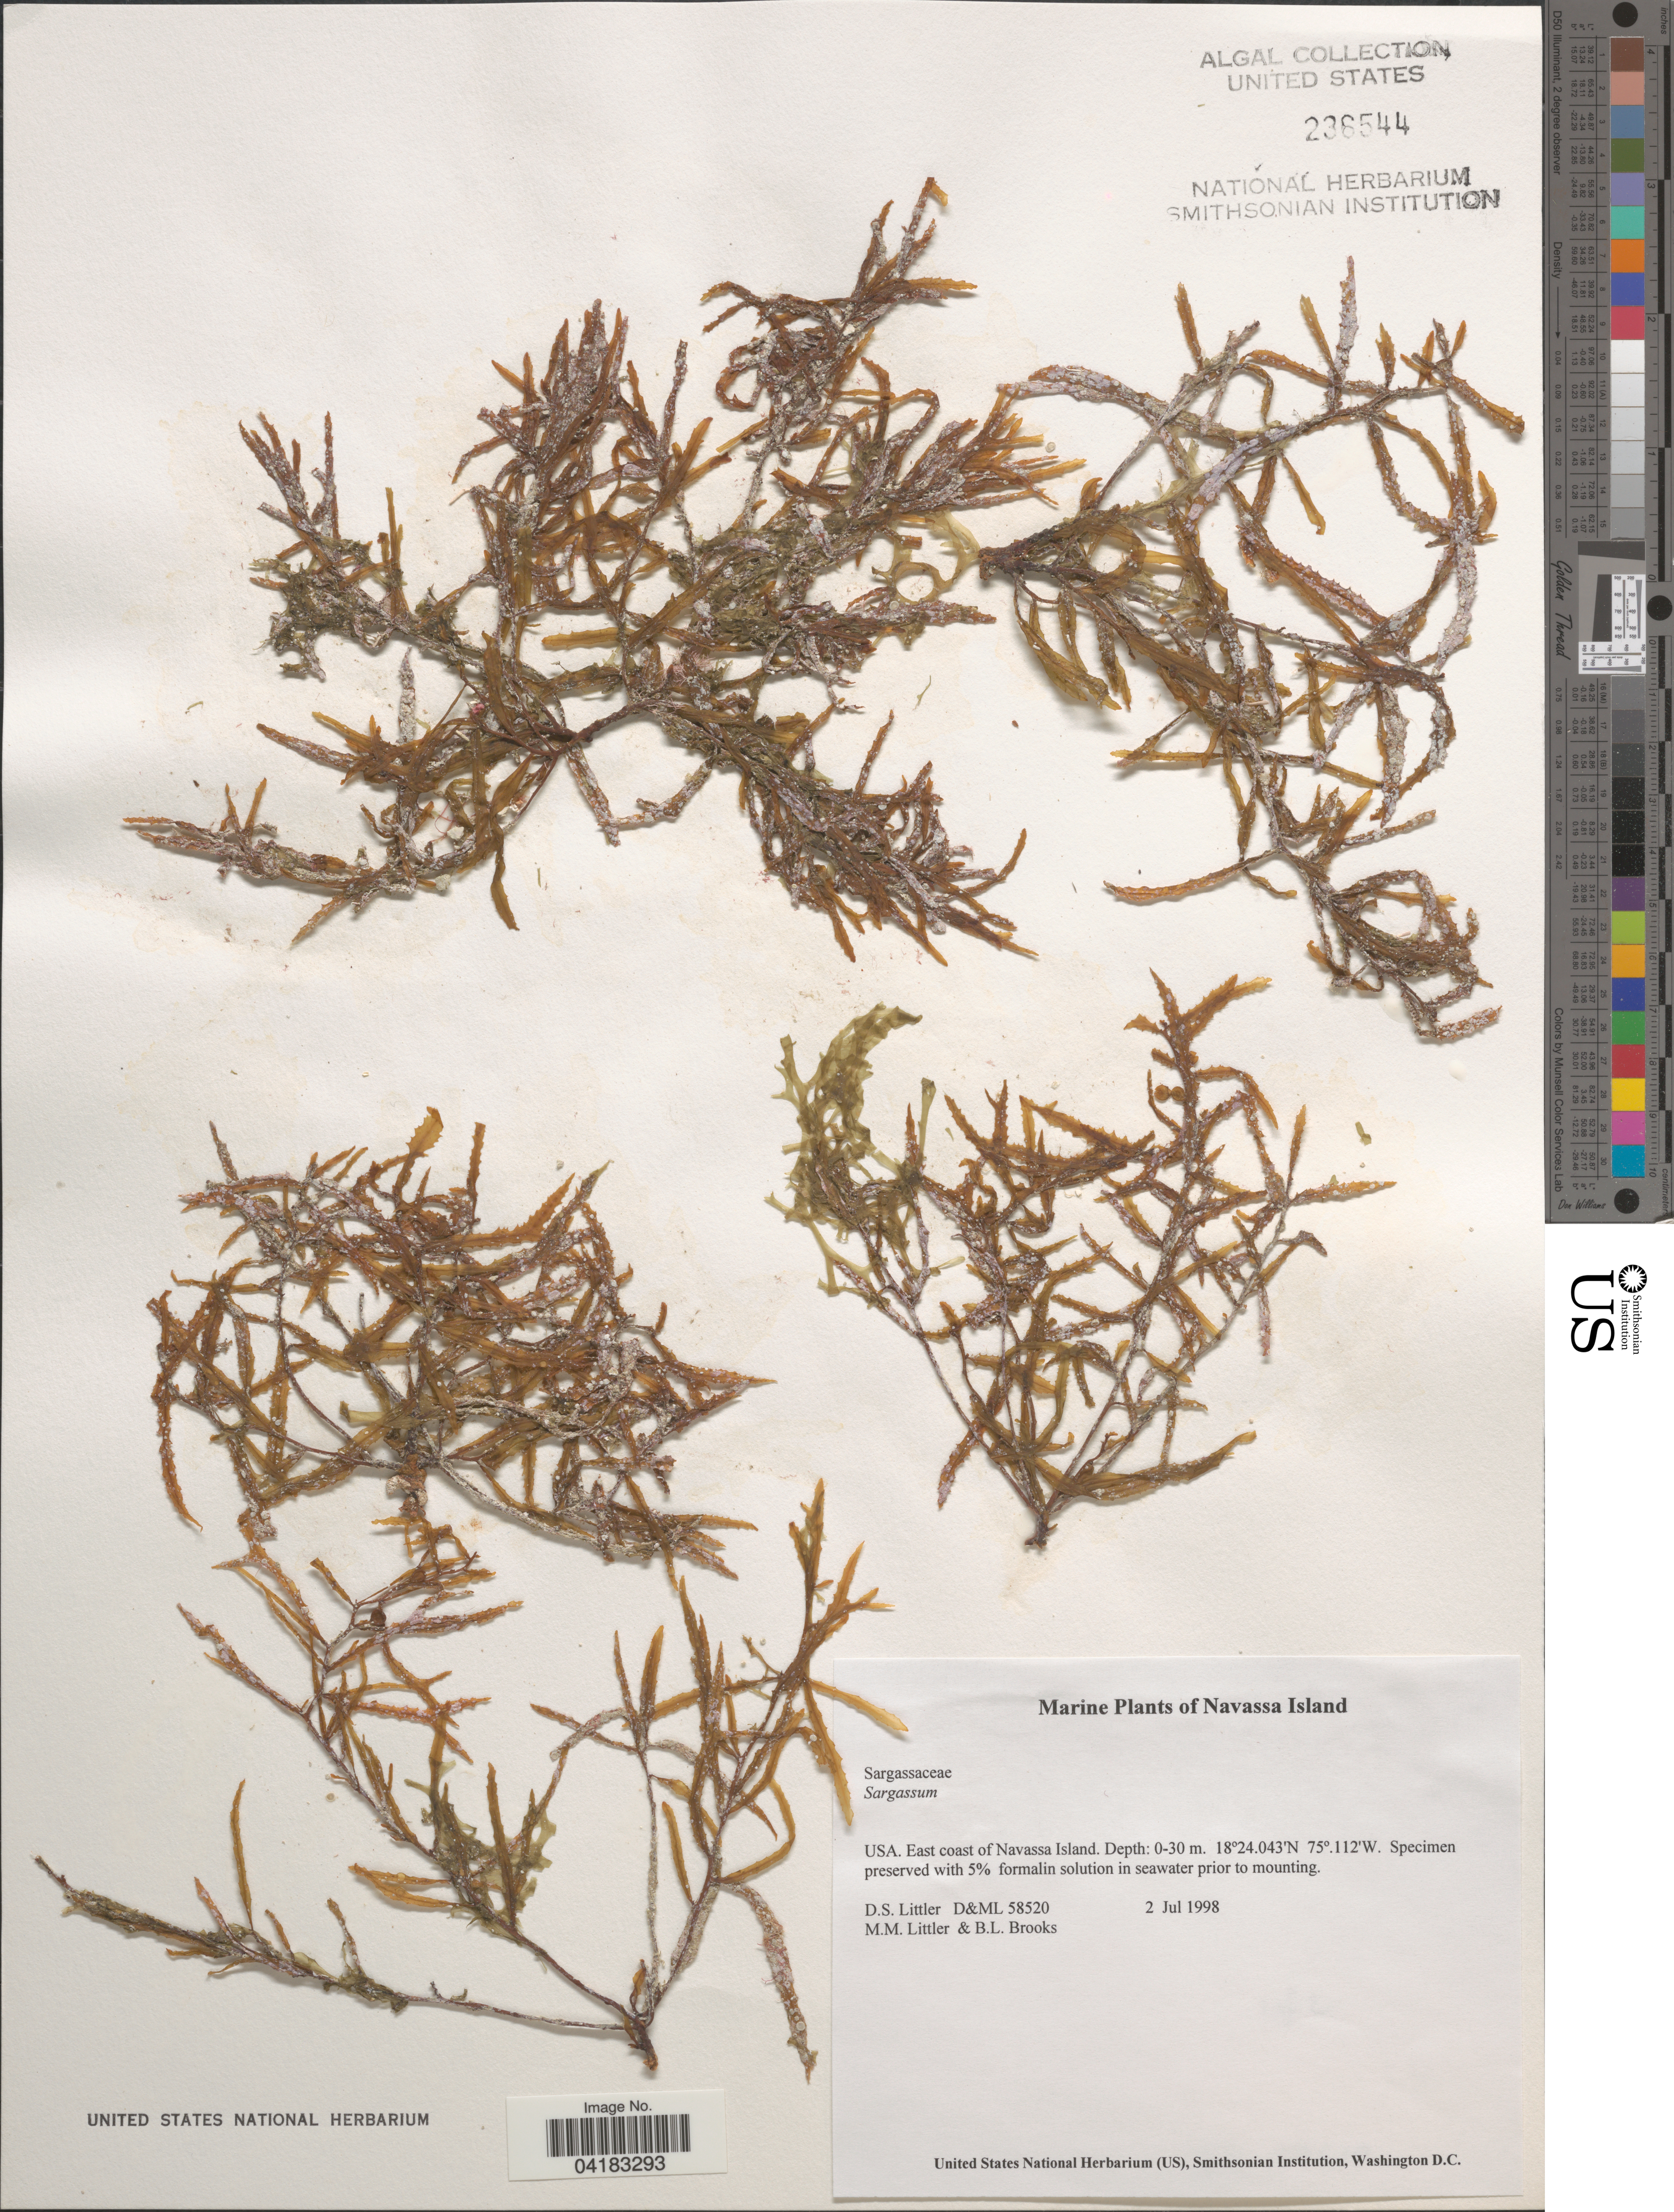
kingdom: Chromista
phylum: Ochrophyta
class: Phaeophyceae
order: Fucales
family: Sargassaceae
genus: Sargassum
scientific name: Sargassum sp.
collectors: D. S. Littler & B. Brooks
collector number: D&ML58520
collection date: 1998-07-02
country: Navassa Island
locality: USA. East coast of Navassa Island.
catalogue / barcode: US 236544